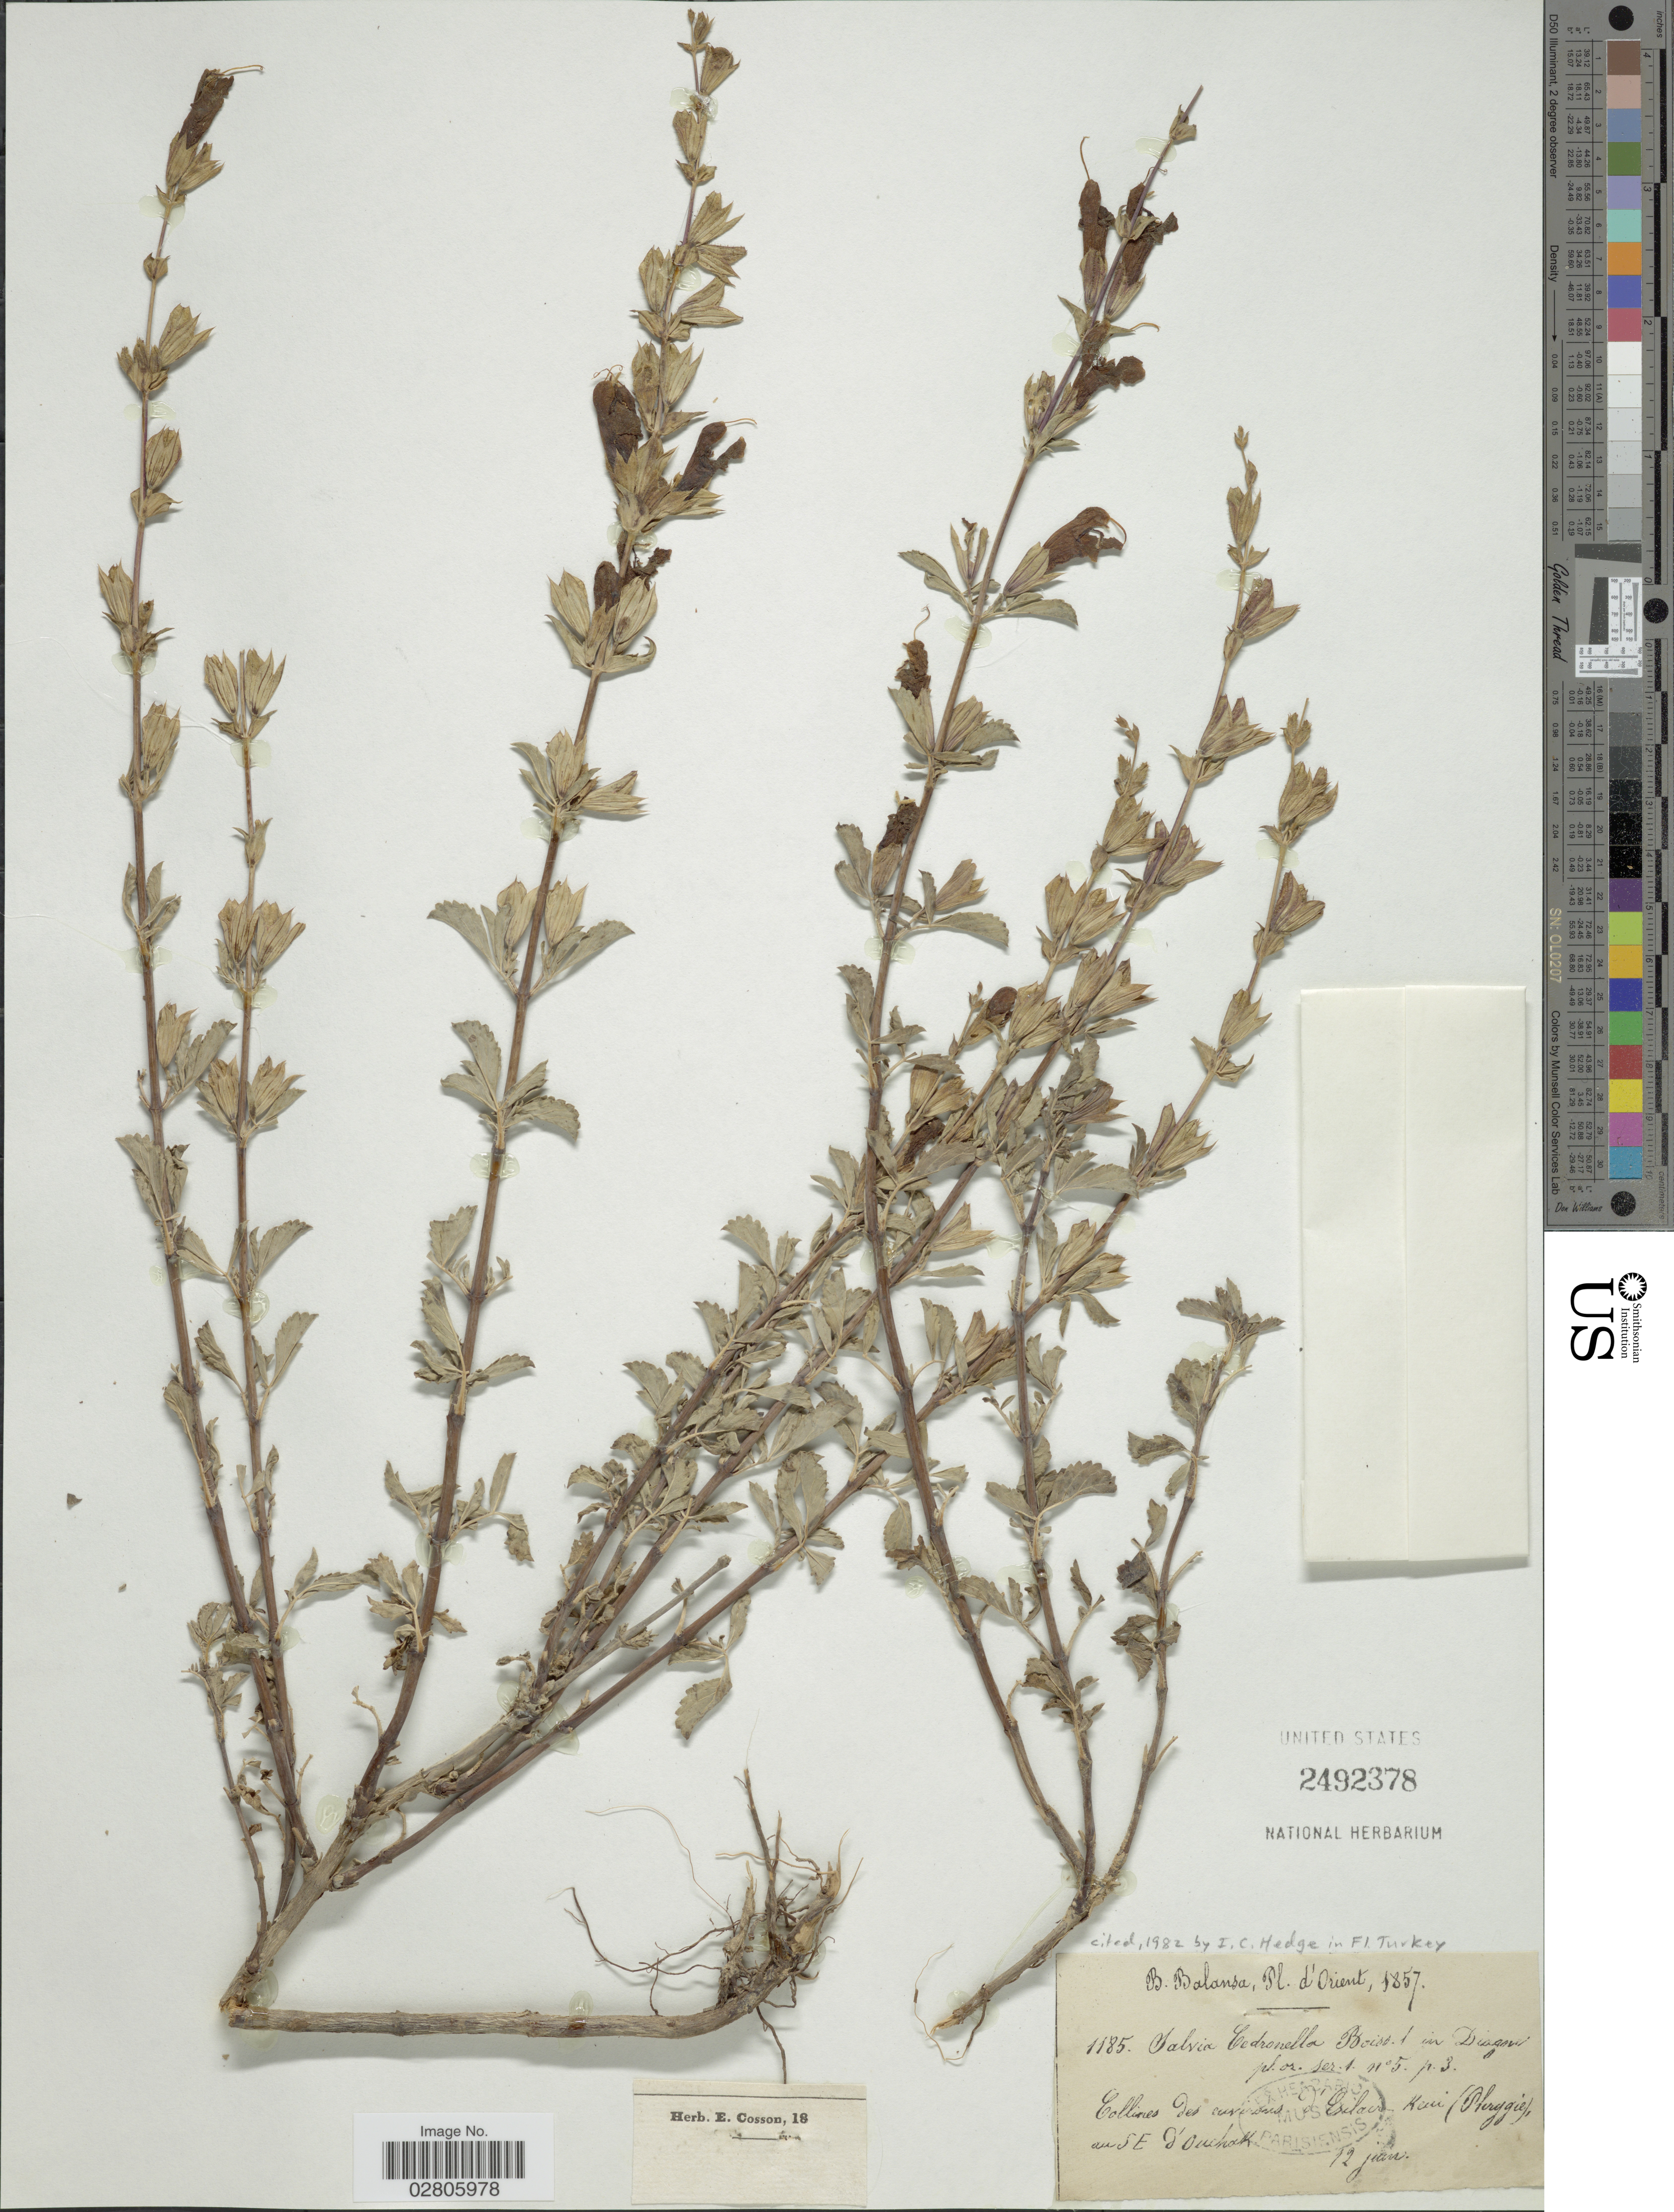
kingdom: Plantae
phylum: Tracheophyta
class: Magnoliopsida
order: Lamiales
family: Lamiaceae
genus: Salvia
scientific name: Salvia cedronella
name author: Boiss.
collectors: B. Balansa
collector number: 1185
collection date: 1857-06-12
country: Turkey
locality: D'Orient, Collines des environs d'Esilava [interpreted] Kaui [interpreted] (Phrygie) [interpreted], au SE d'Ouchak.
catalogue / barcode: US 2492378